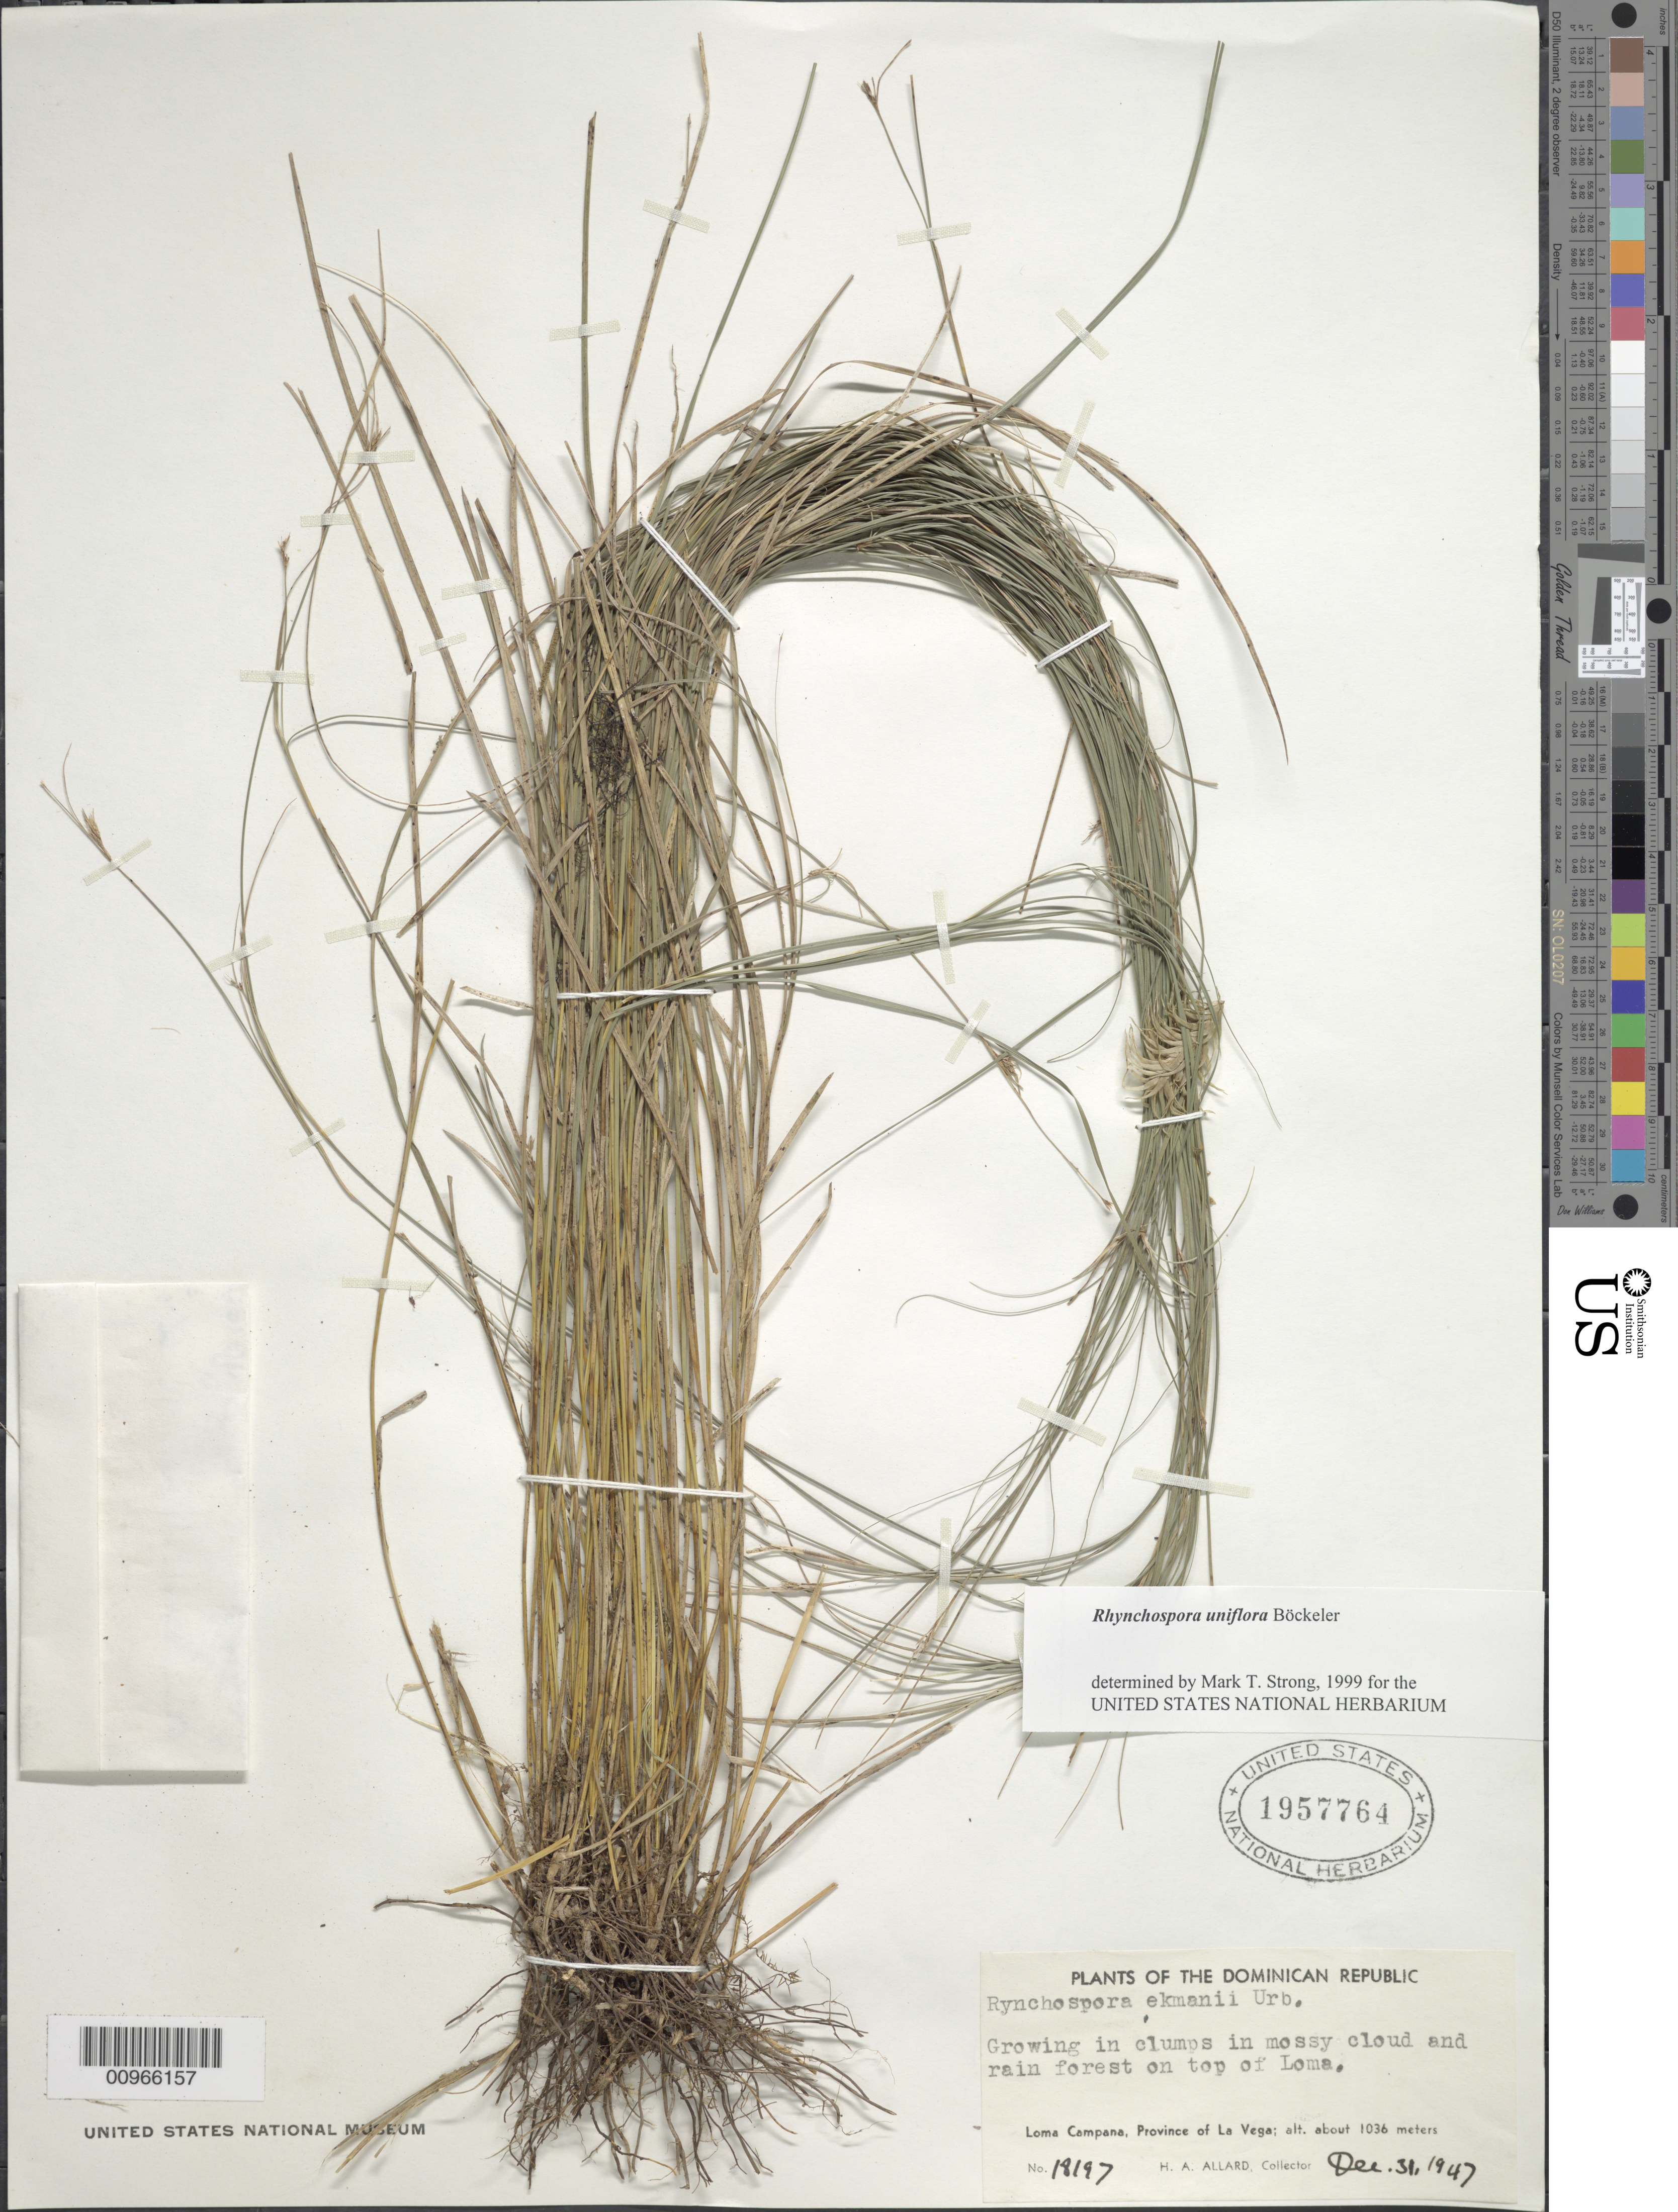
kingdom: Plantae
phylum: Tracheophyta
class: Liliopsida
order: Poales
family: Cyperaceae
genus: Rhynchospora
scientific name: Rhynchospora uniflora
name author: Boeckeler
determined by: Strong, M. T., (US), Smithsonian Institution - National Museum of Natural History (UNITED STATES)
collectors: H. A. Allard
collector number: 18197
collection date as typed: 31 Dec 1947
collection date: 1947-12-31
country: Dominican Republic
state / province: La Vega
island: Hispaniola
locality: Loma Campana, on top of Loma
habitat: In mossy cloud and rainforest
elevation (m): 1036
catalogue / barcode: US 1957764